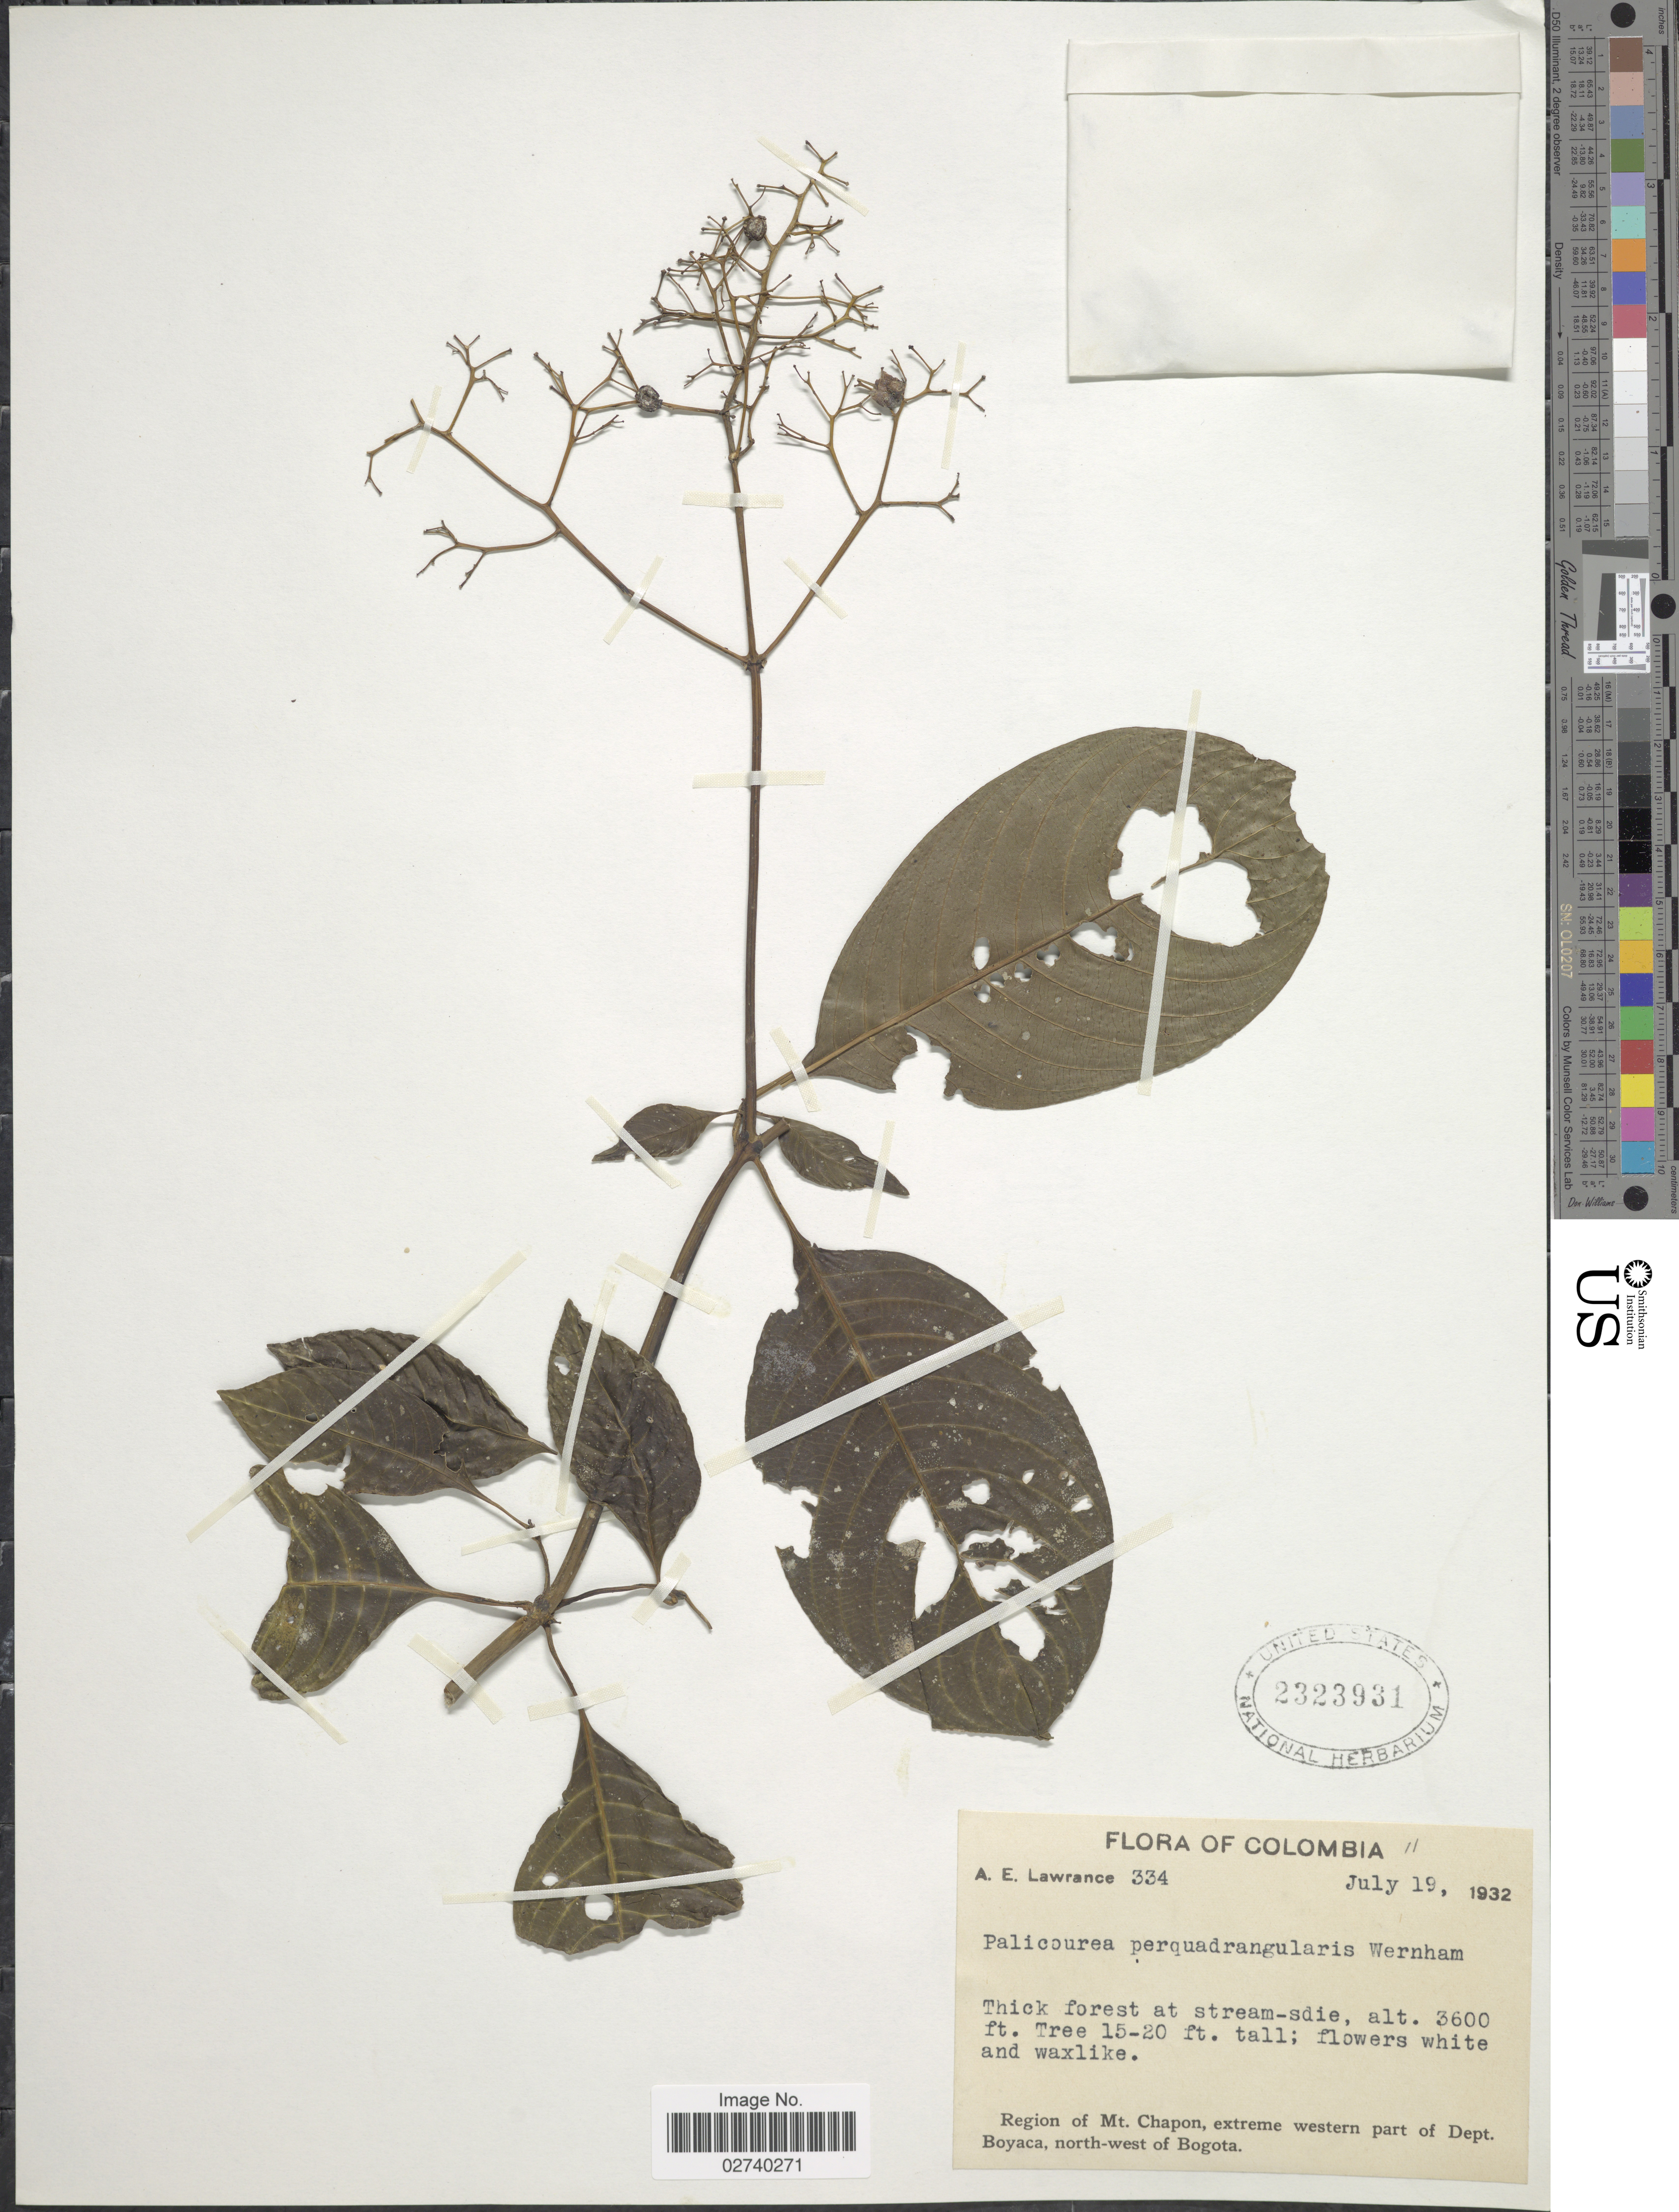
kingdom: Plantae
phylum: Tracheophyta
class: Magnoliopsida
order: Gentianales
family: Rubiaceae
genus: Palicourea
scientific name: Palicourea perquadrangularis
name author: Wernham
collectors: A. Lawrance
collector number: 334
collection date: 1932-07-19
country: Colombia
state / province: Boyacá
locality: Region of Mt. Chapon, extreme western part of Dept. Boyaca, north-west of Bogota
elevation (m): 1097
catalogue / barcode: US 2323931